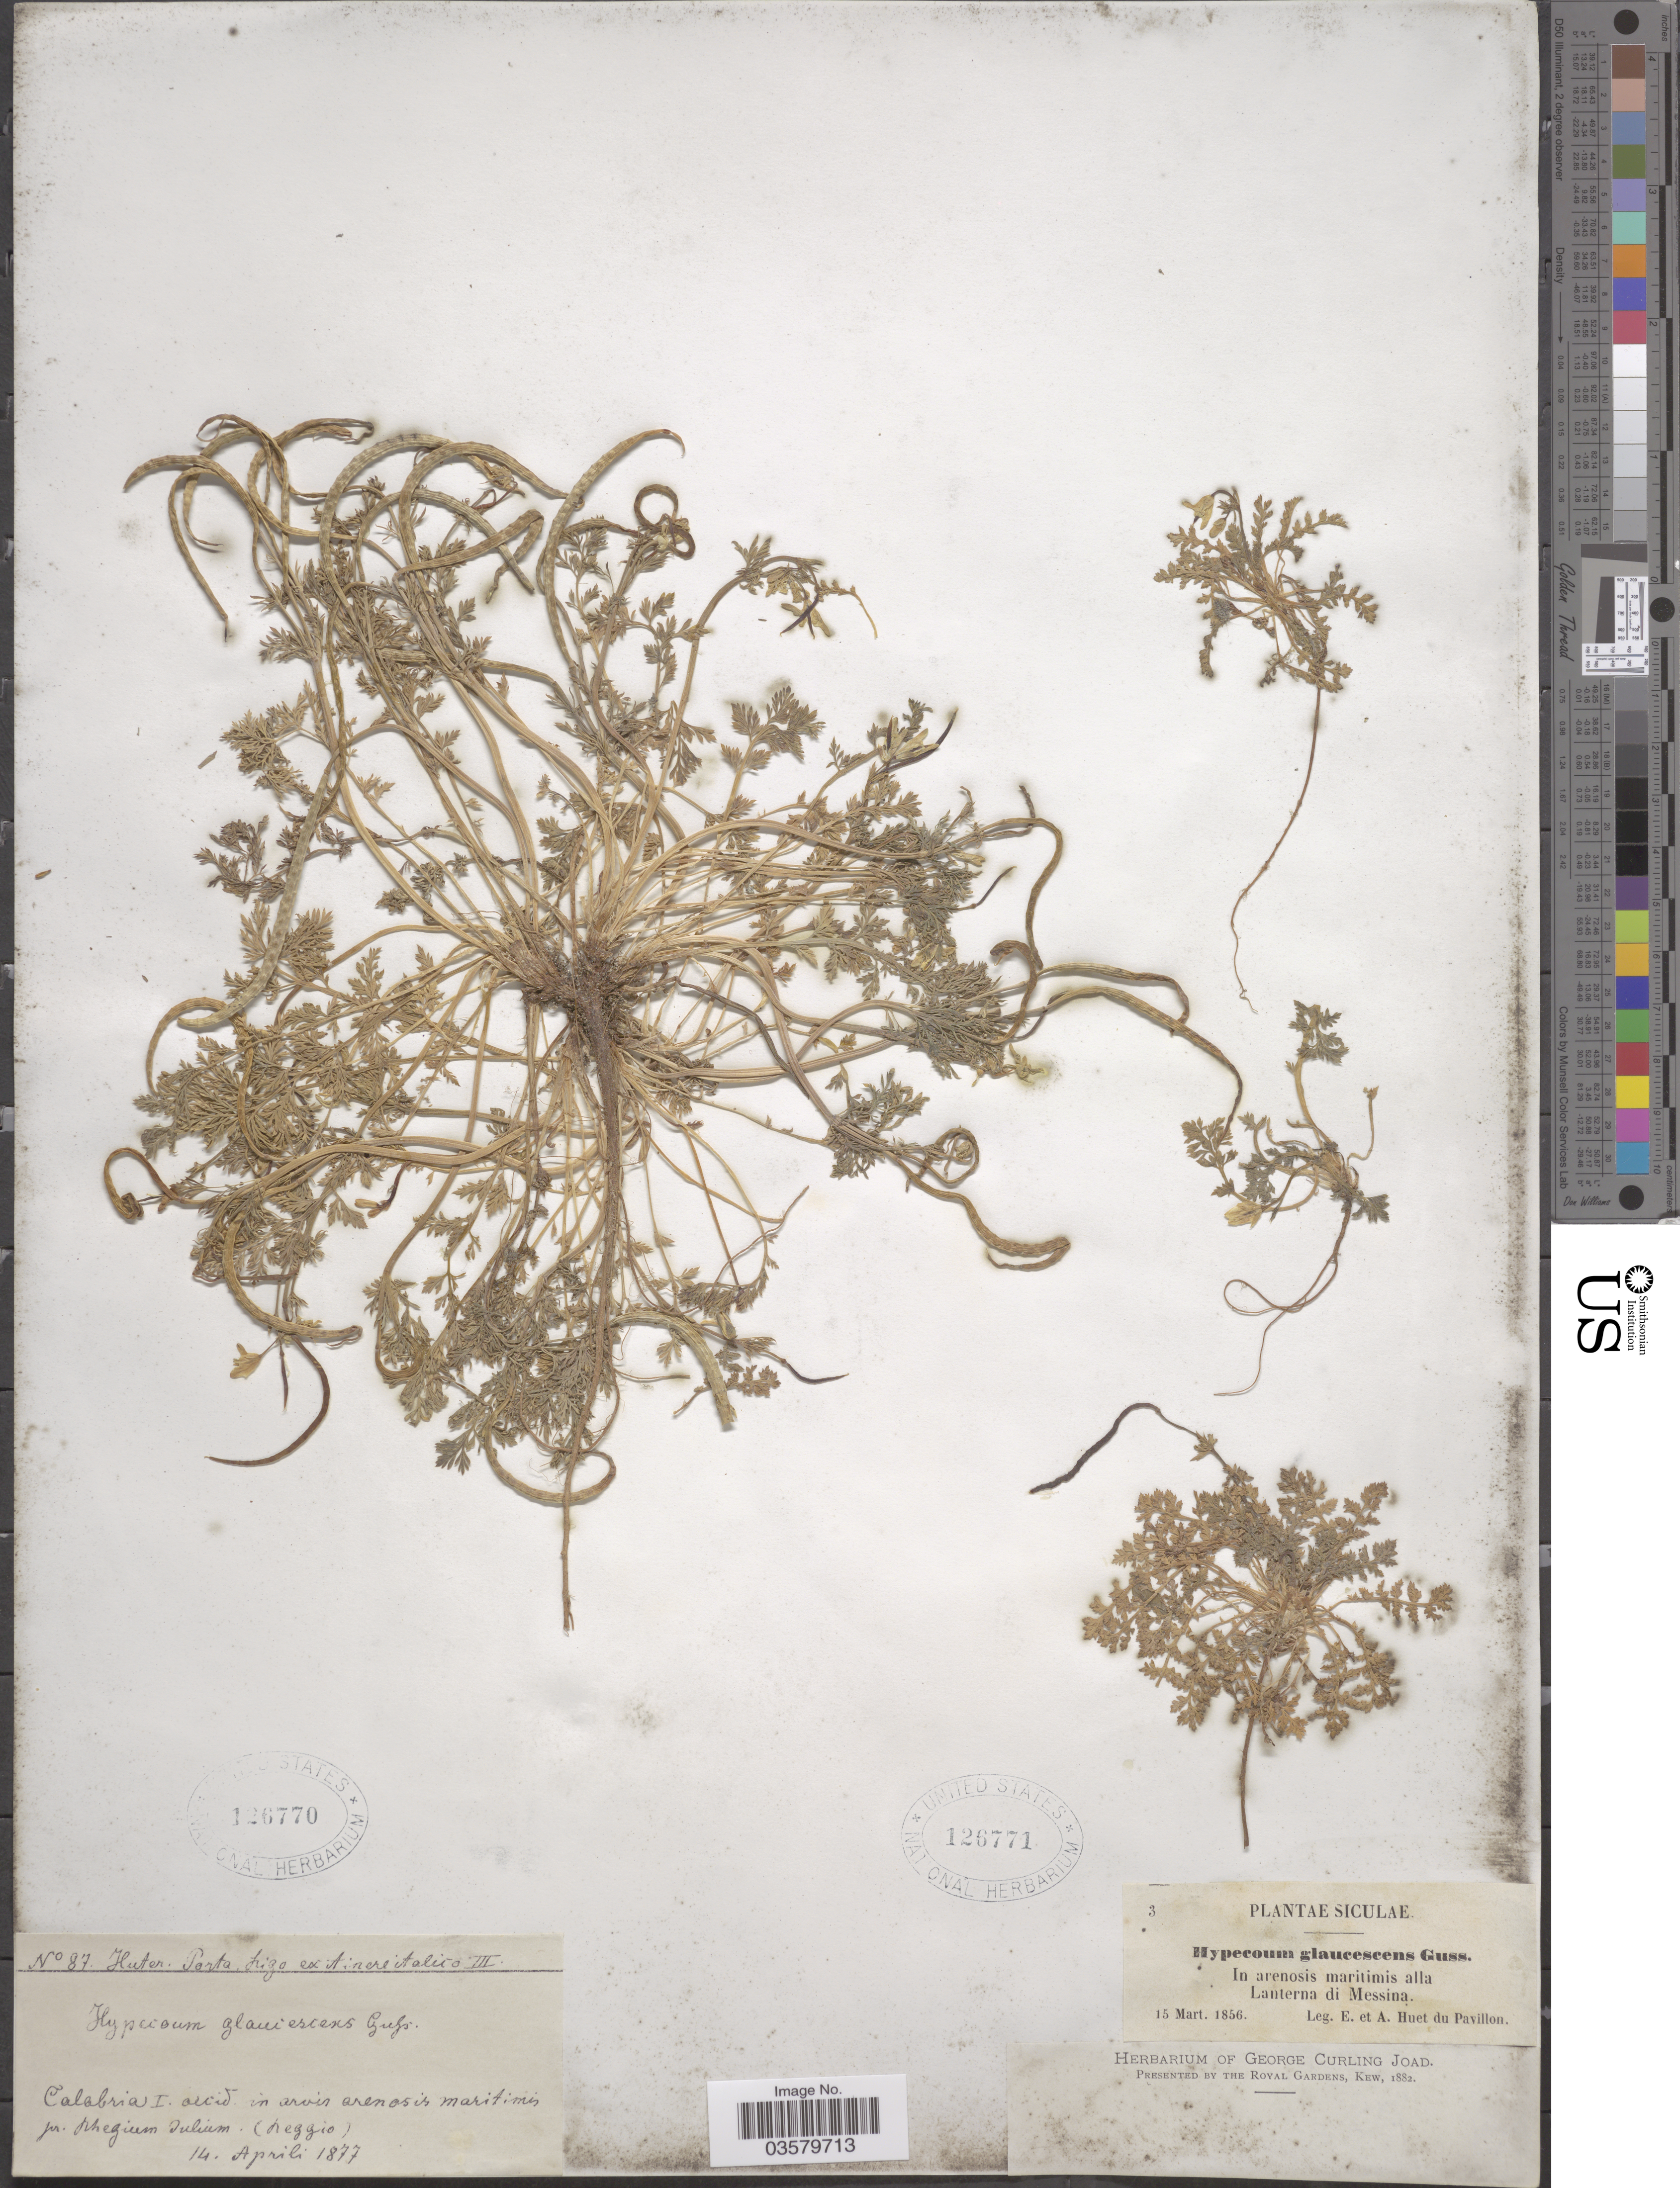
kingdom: Plantae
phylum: Tracheophyta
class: Magnoliopsida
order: Ranunculales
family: Papaveraceae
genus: Hypecoum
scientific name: Hypecoum glaucescens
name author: Gussone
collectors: E. Huet du Pavillon & A. Huet du Pavillon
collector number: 3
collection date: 1856-03-15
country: Italy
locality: Siculae. In arenosis maritimis alla Lanterna di Messina.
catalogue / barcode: US 126771-2